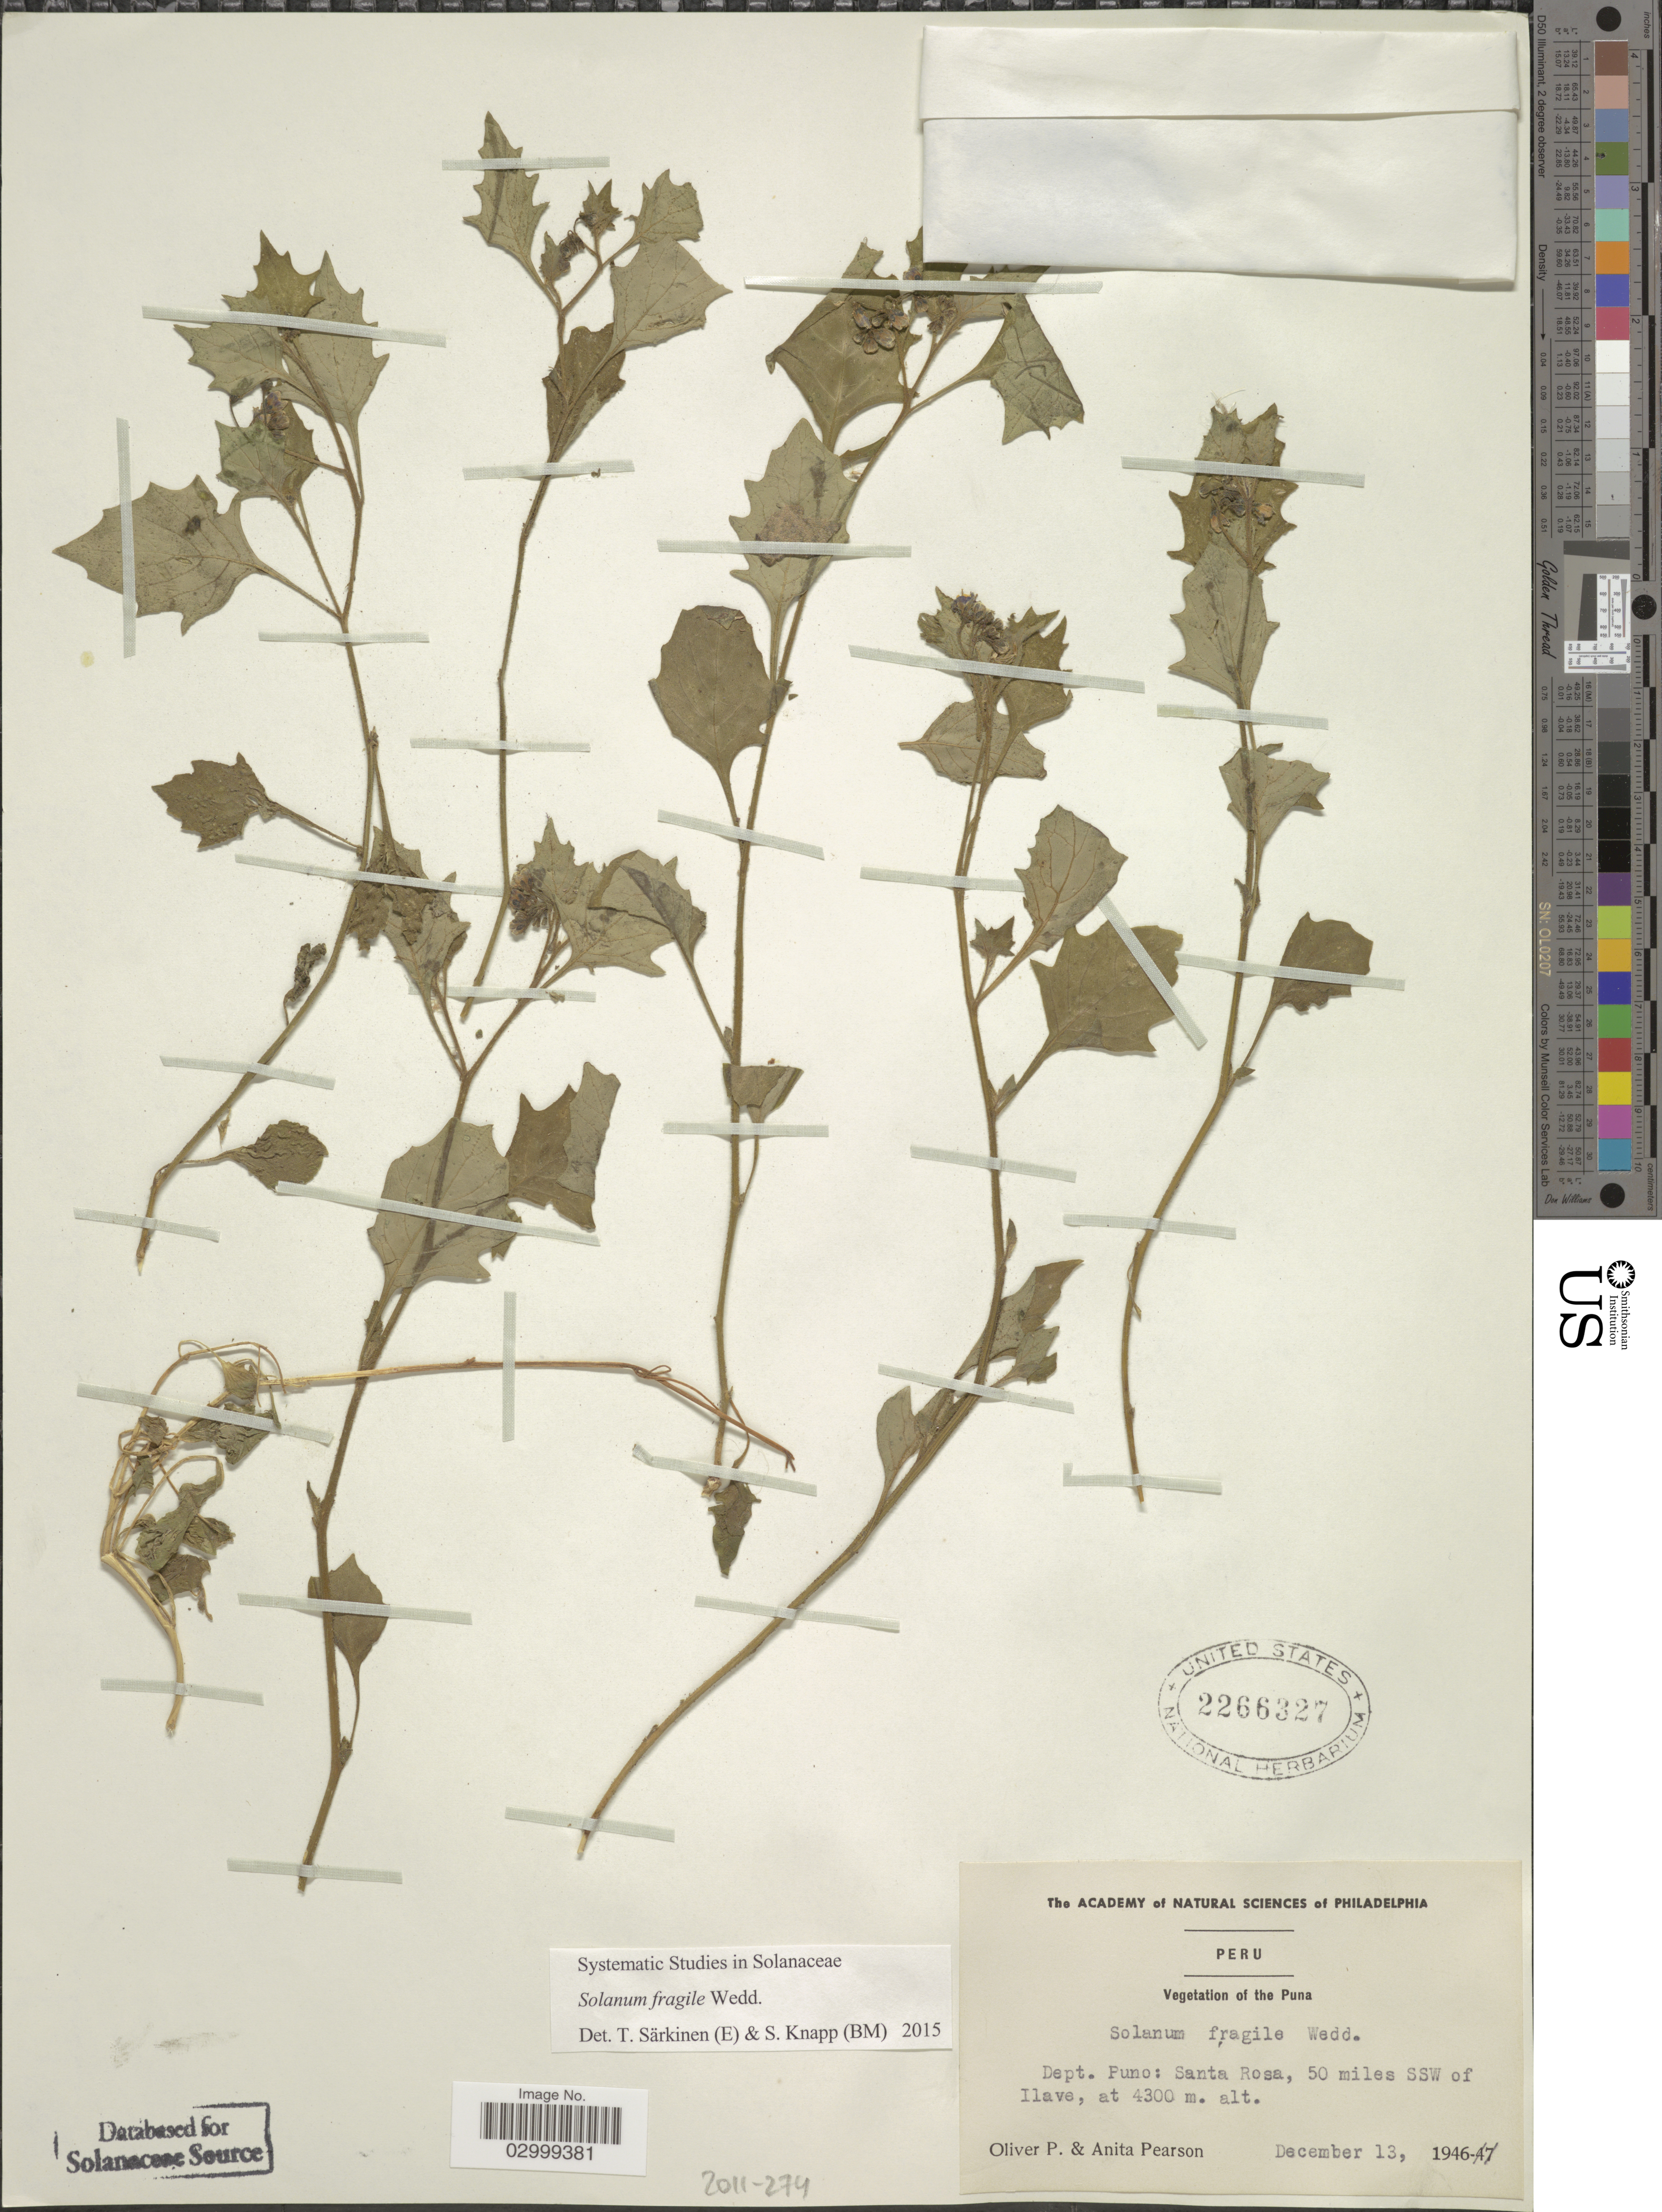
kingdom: Plantae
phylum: Tracheophyta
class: Magnoliopsida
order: Solanales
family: Solanaceae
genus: Solanum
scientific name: Solanum fragile C. Wright ex Griseb., nom. illeg.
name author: C. Wright ex Griseb.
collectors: O. P. Pearson & A. Pearson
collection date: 1946-12-13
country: Peru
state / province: Puno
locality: Dept. Puno: Santa Rosa, 50 miles SSW of Ilave.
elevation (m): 1311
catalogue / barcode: US 2266327